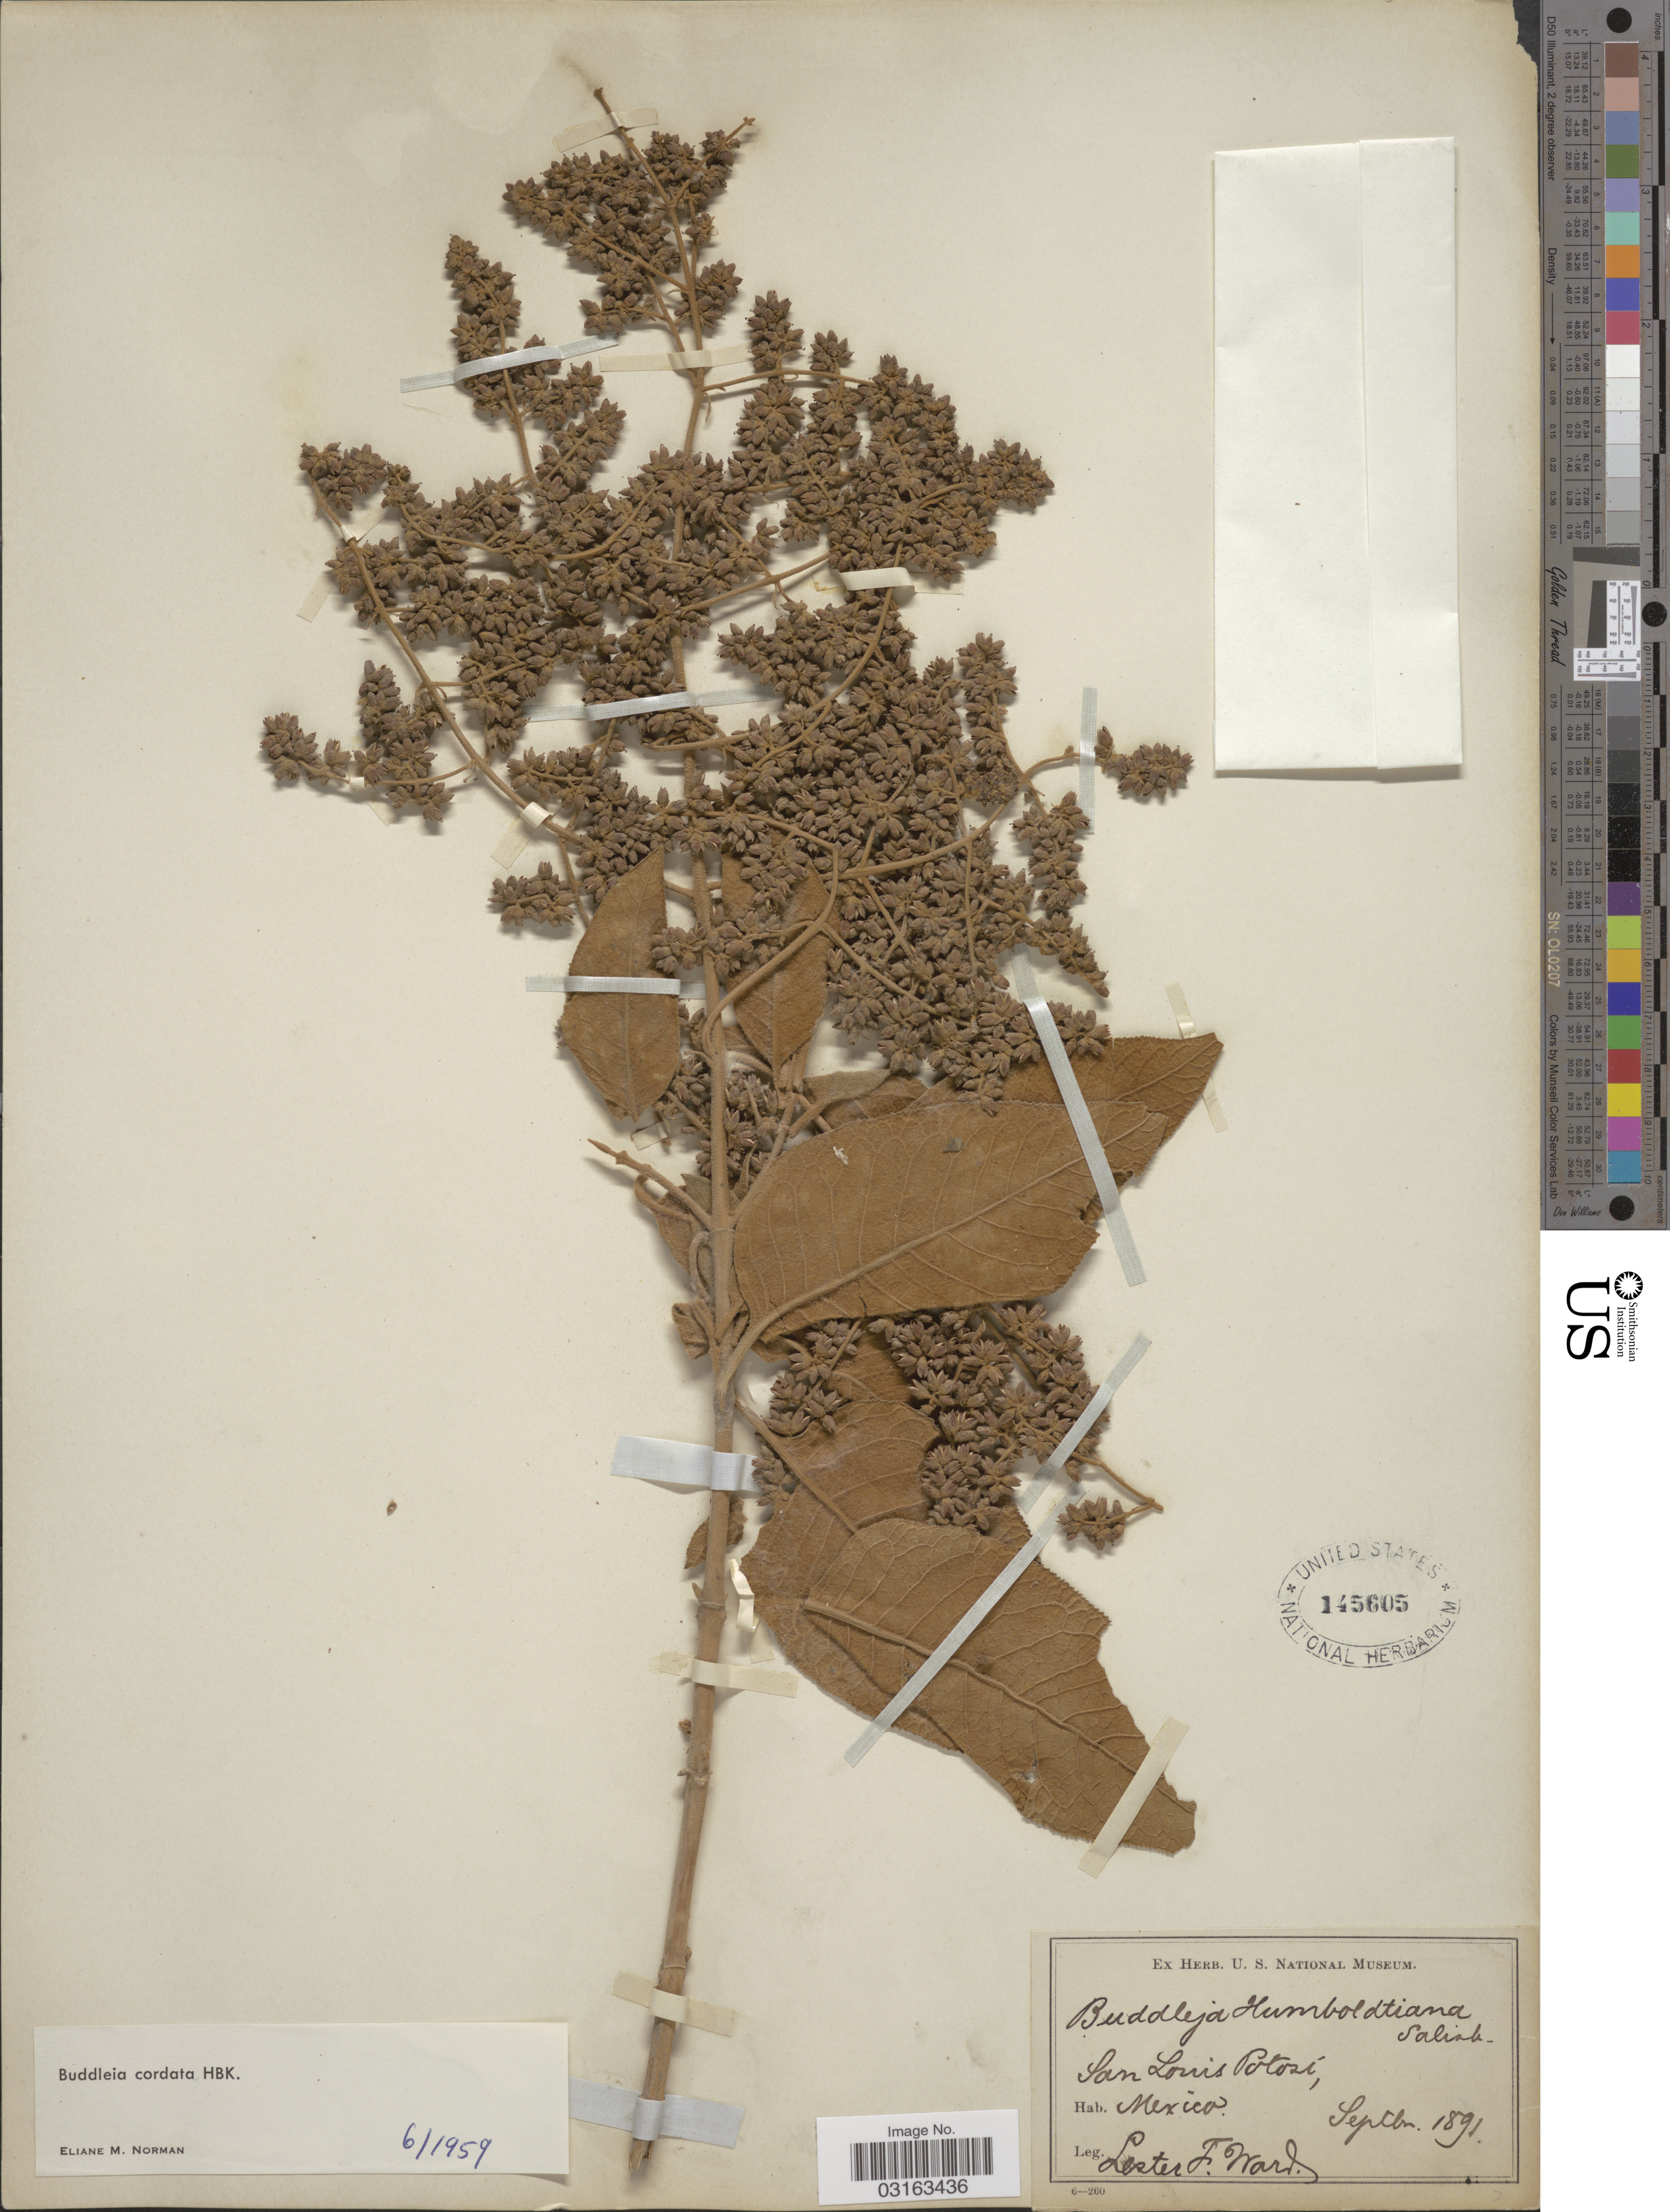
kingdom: Plantae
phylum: Tracheophyta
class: Magnoliopsida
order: Lamiales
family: Scrophulariaceae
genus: Buddleja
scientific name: Buddleja cordata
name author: Kunth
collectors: L. F. Ward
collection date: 1891-09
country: Mexico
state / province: San Luis Potosí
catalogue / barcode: US 145605